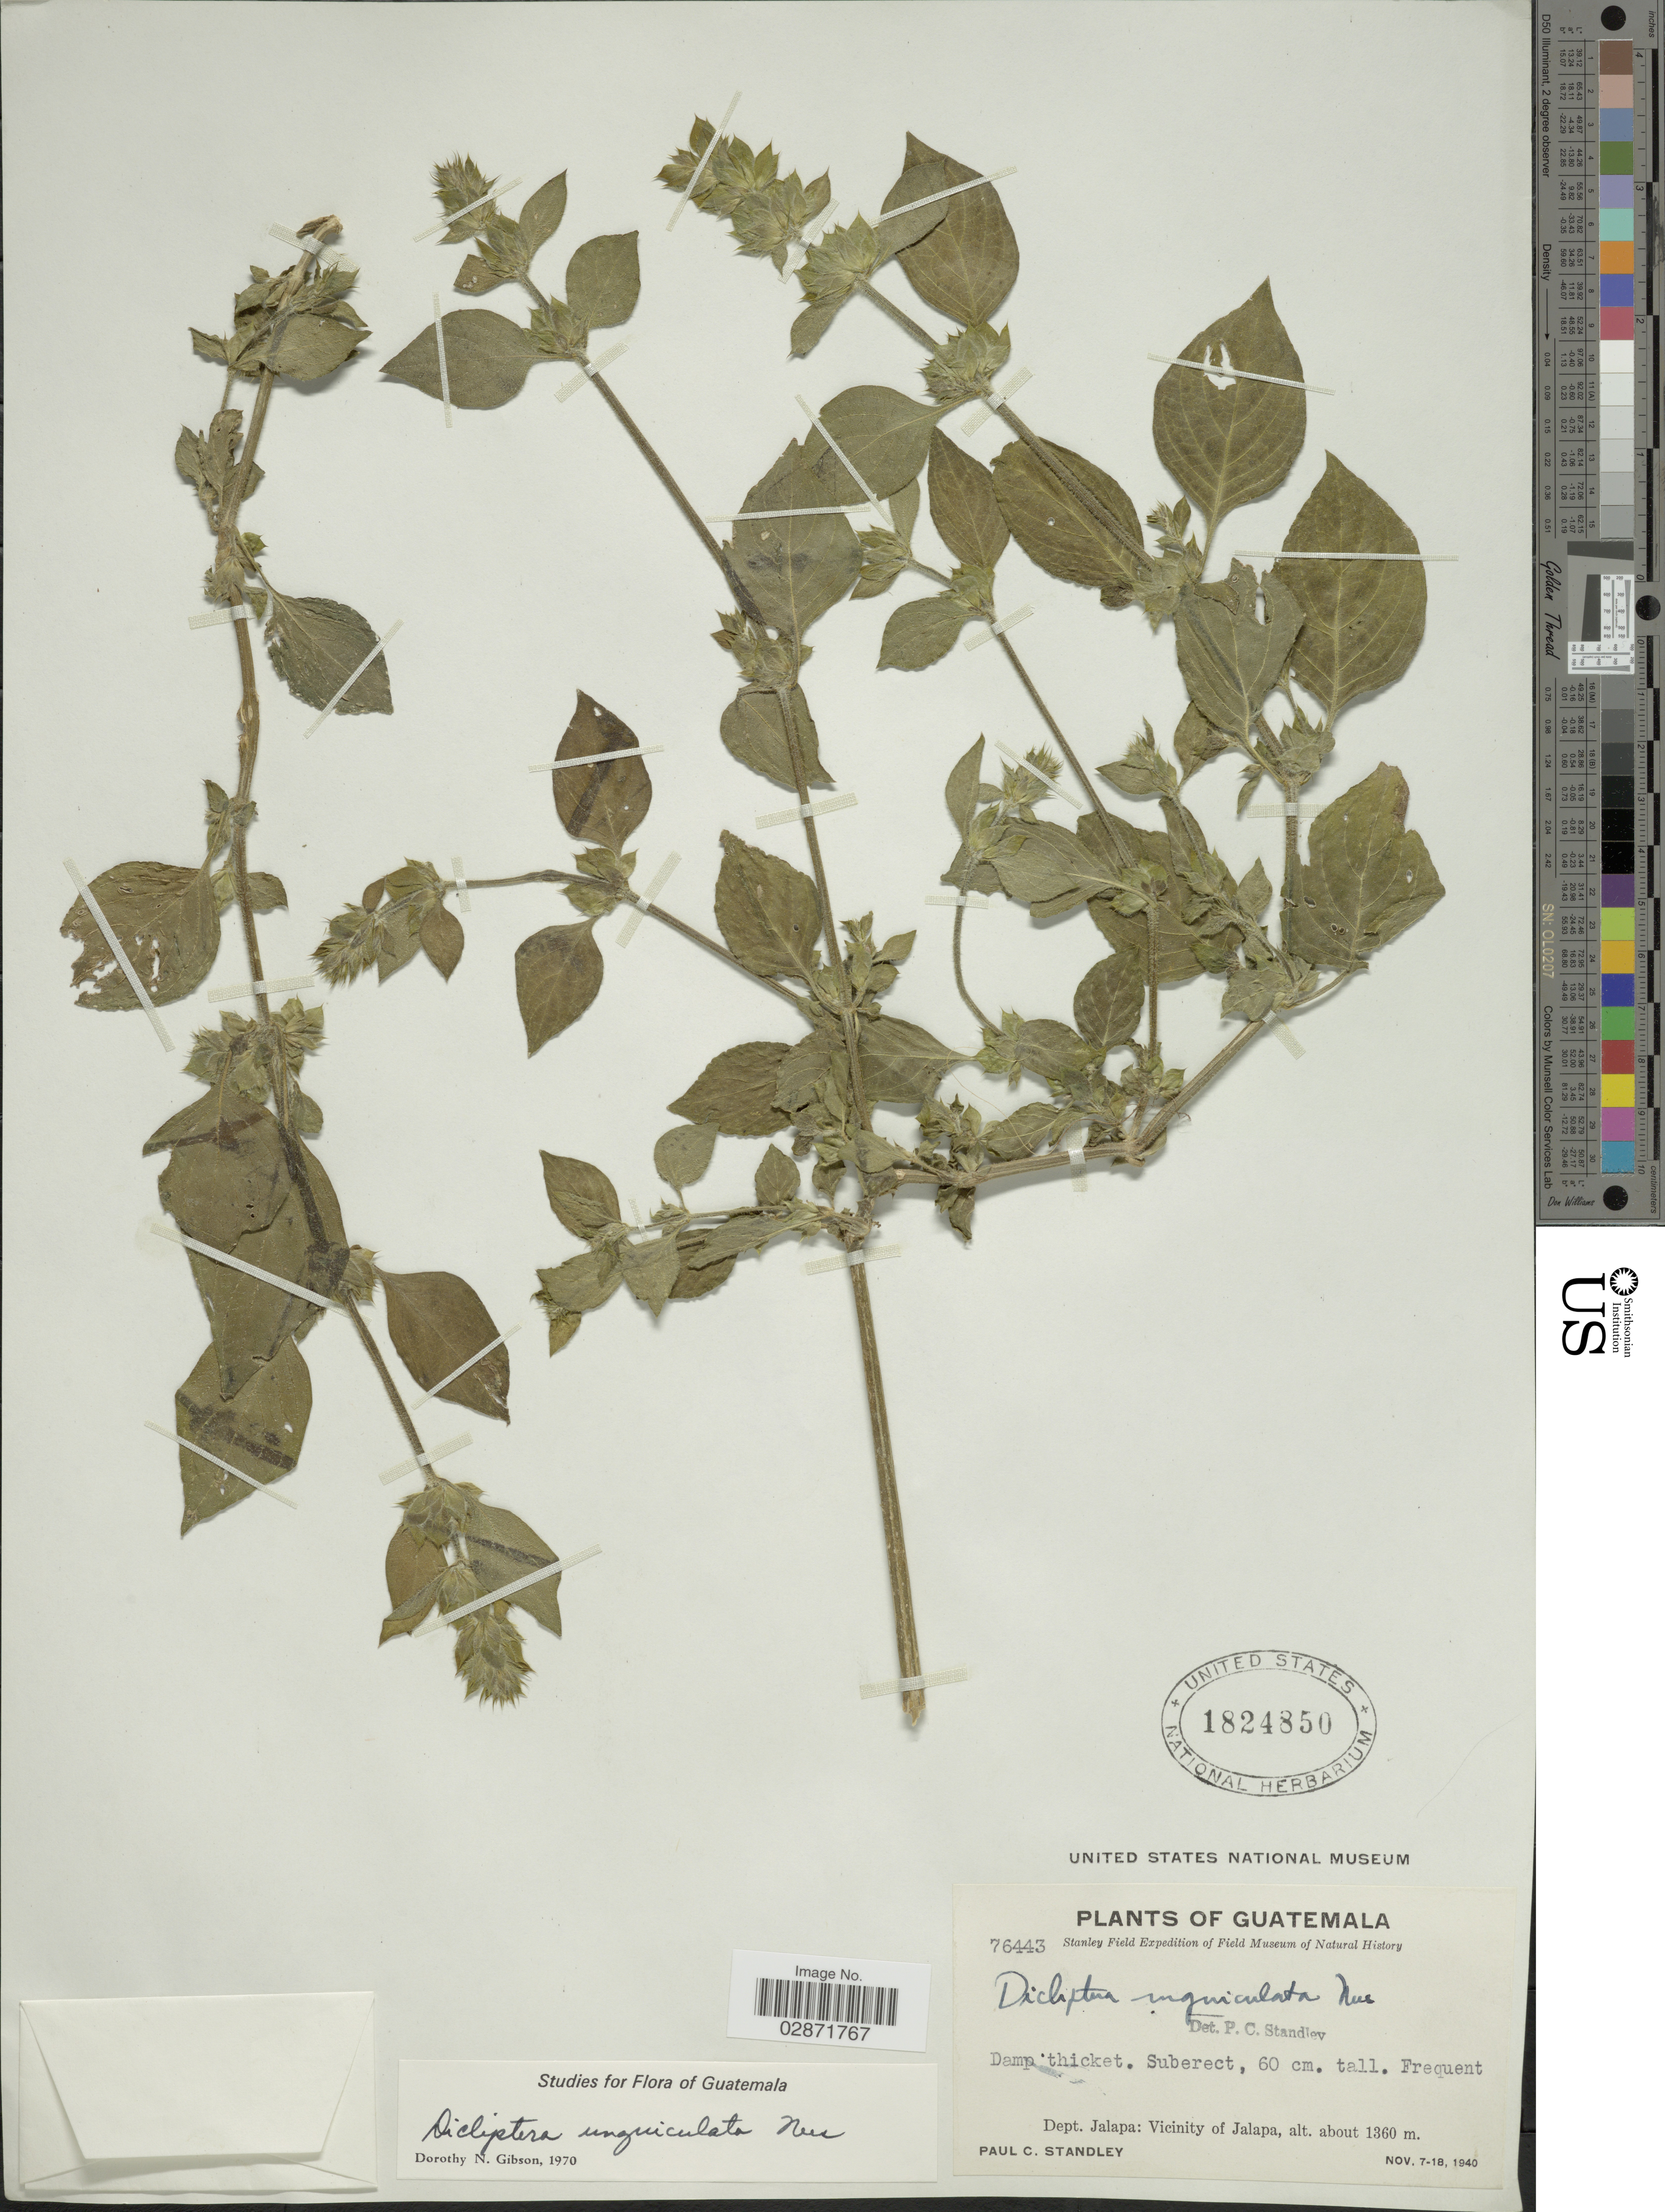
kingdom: Plantae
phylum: Tracheophyta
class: Magnoliopsida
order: Lamiales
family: Acanthaceae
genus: Dicliptera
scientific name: Dicliptera unguiculata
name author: Nees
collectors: P. C. Standley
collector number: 76443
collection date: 1940-11-07/1940-11-18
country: Guatemala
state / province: Jalapa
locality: Dept. Jalapa: Vicinity of Jalapa.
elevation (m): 1360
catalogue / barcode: US 1824850